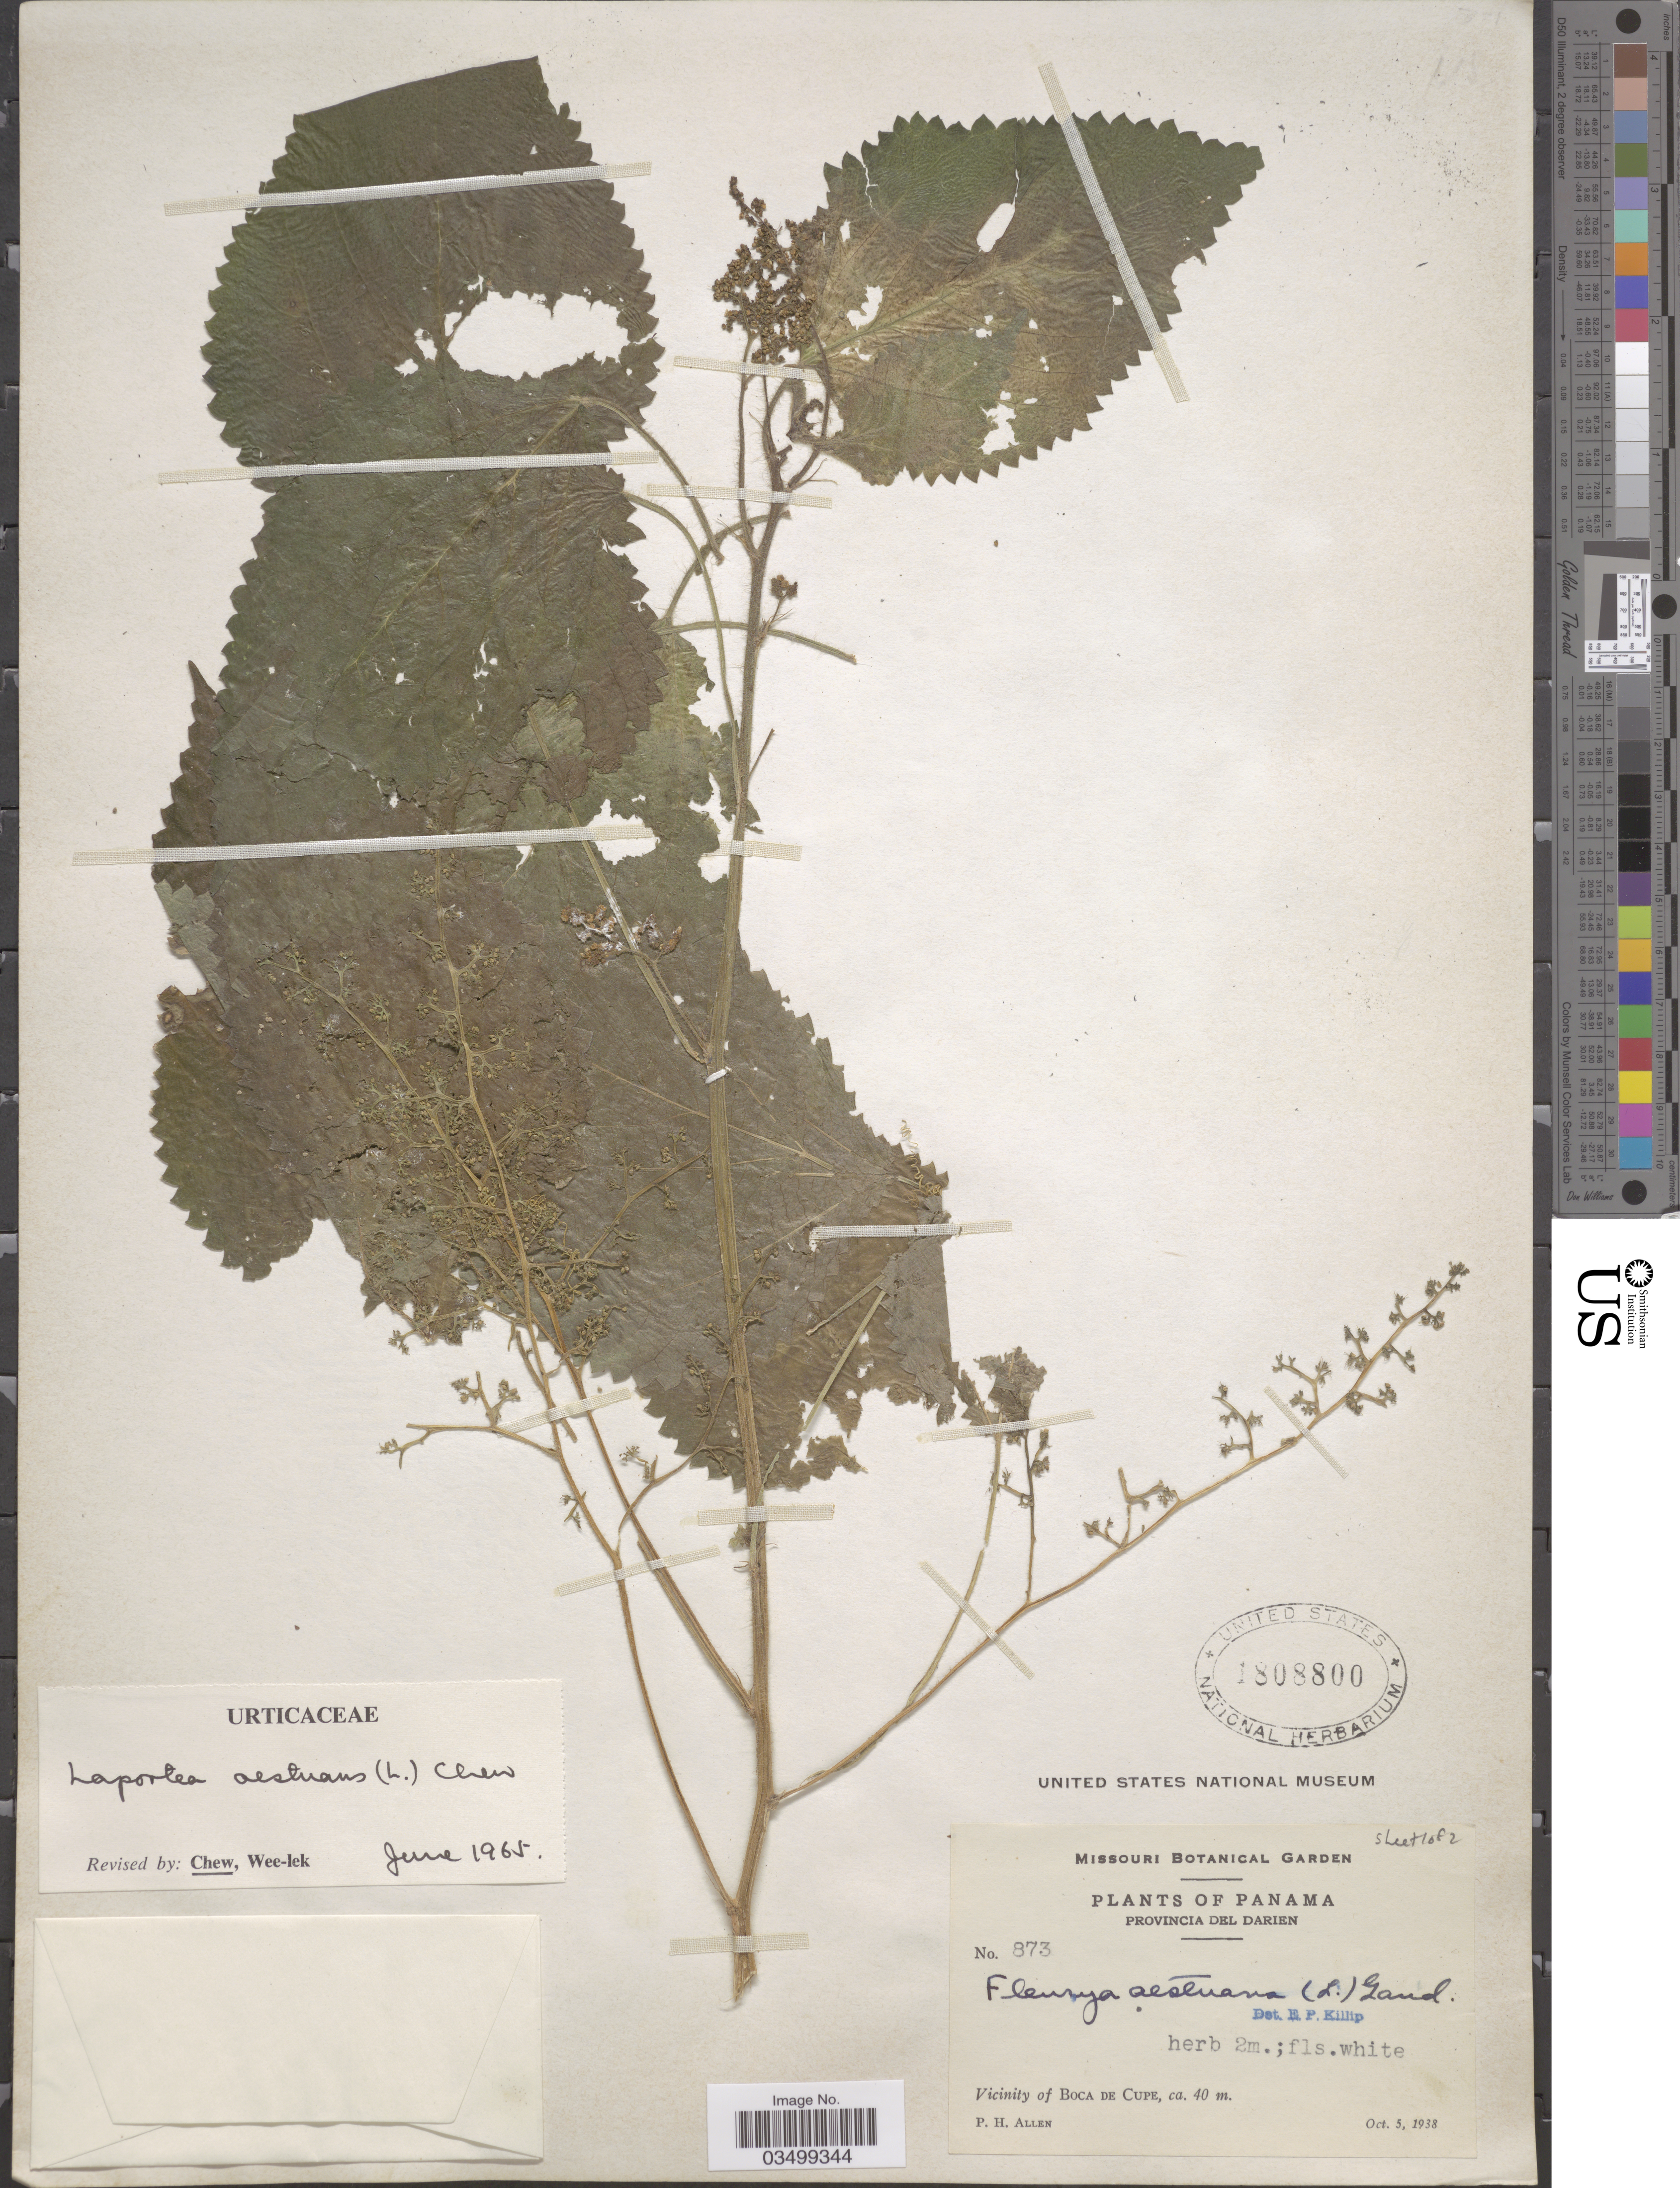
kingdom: Plantae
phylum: Tracheophyta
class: Magnoliopsida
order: Rosales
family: Urticaceae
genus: Laportea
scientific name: Laportea aestuans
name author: (L.) Chew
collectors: P. H. Allen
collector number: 873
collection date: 1938-10-05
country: Panama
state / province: Darien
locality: Provincia Del Darien. Vicinity of Boca de Cupe.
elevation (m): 40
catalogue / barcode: US 1808800